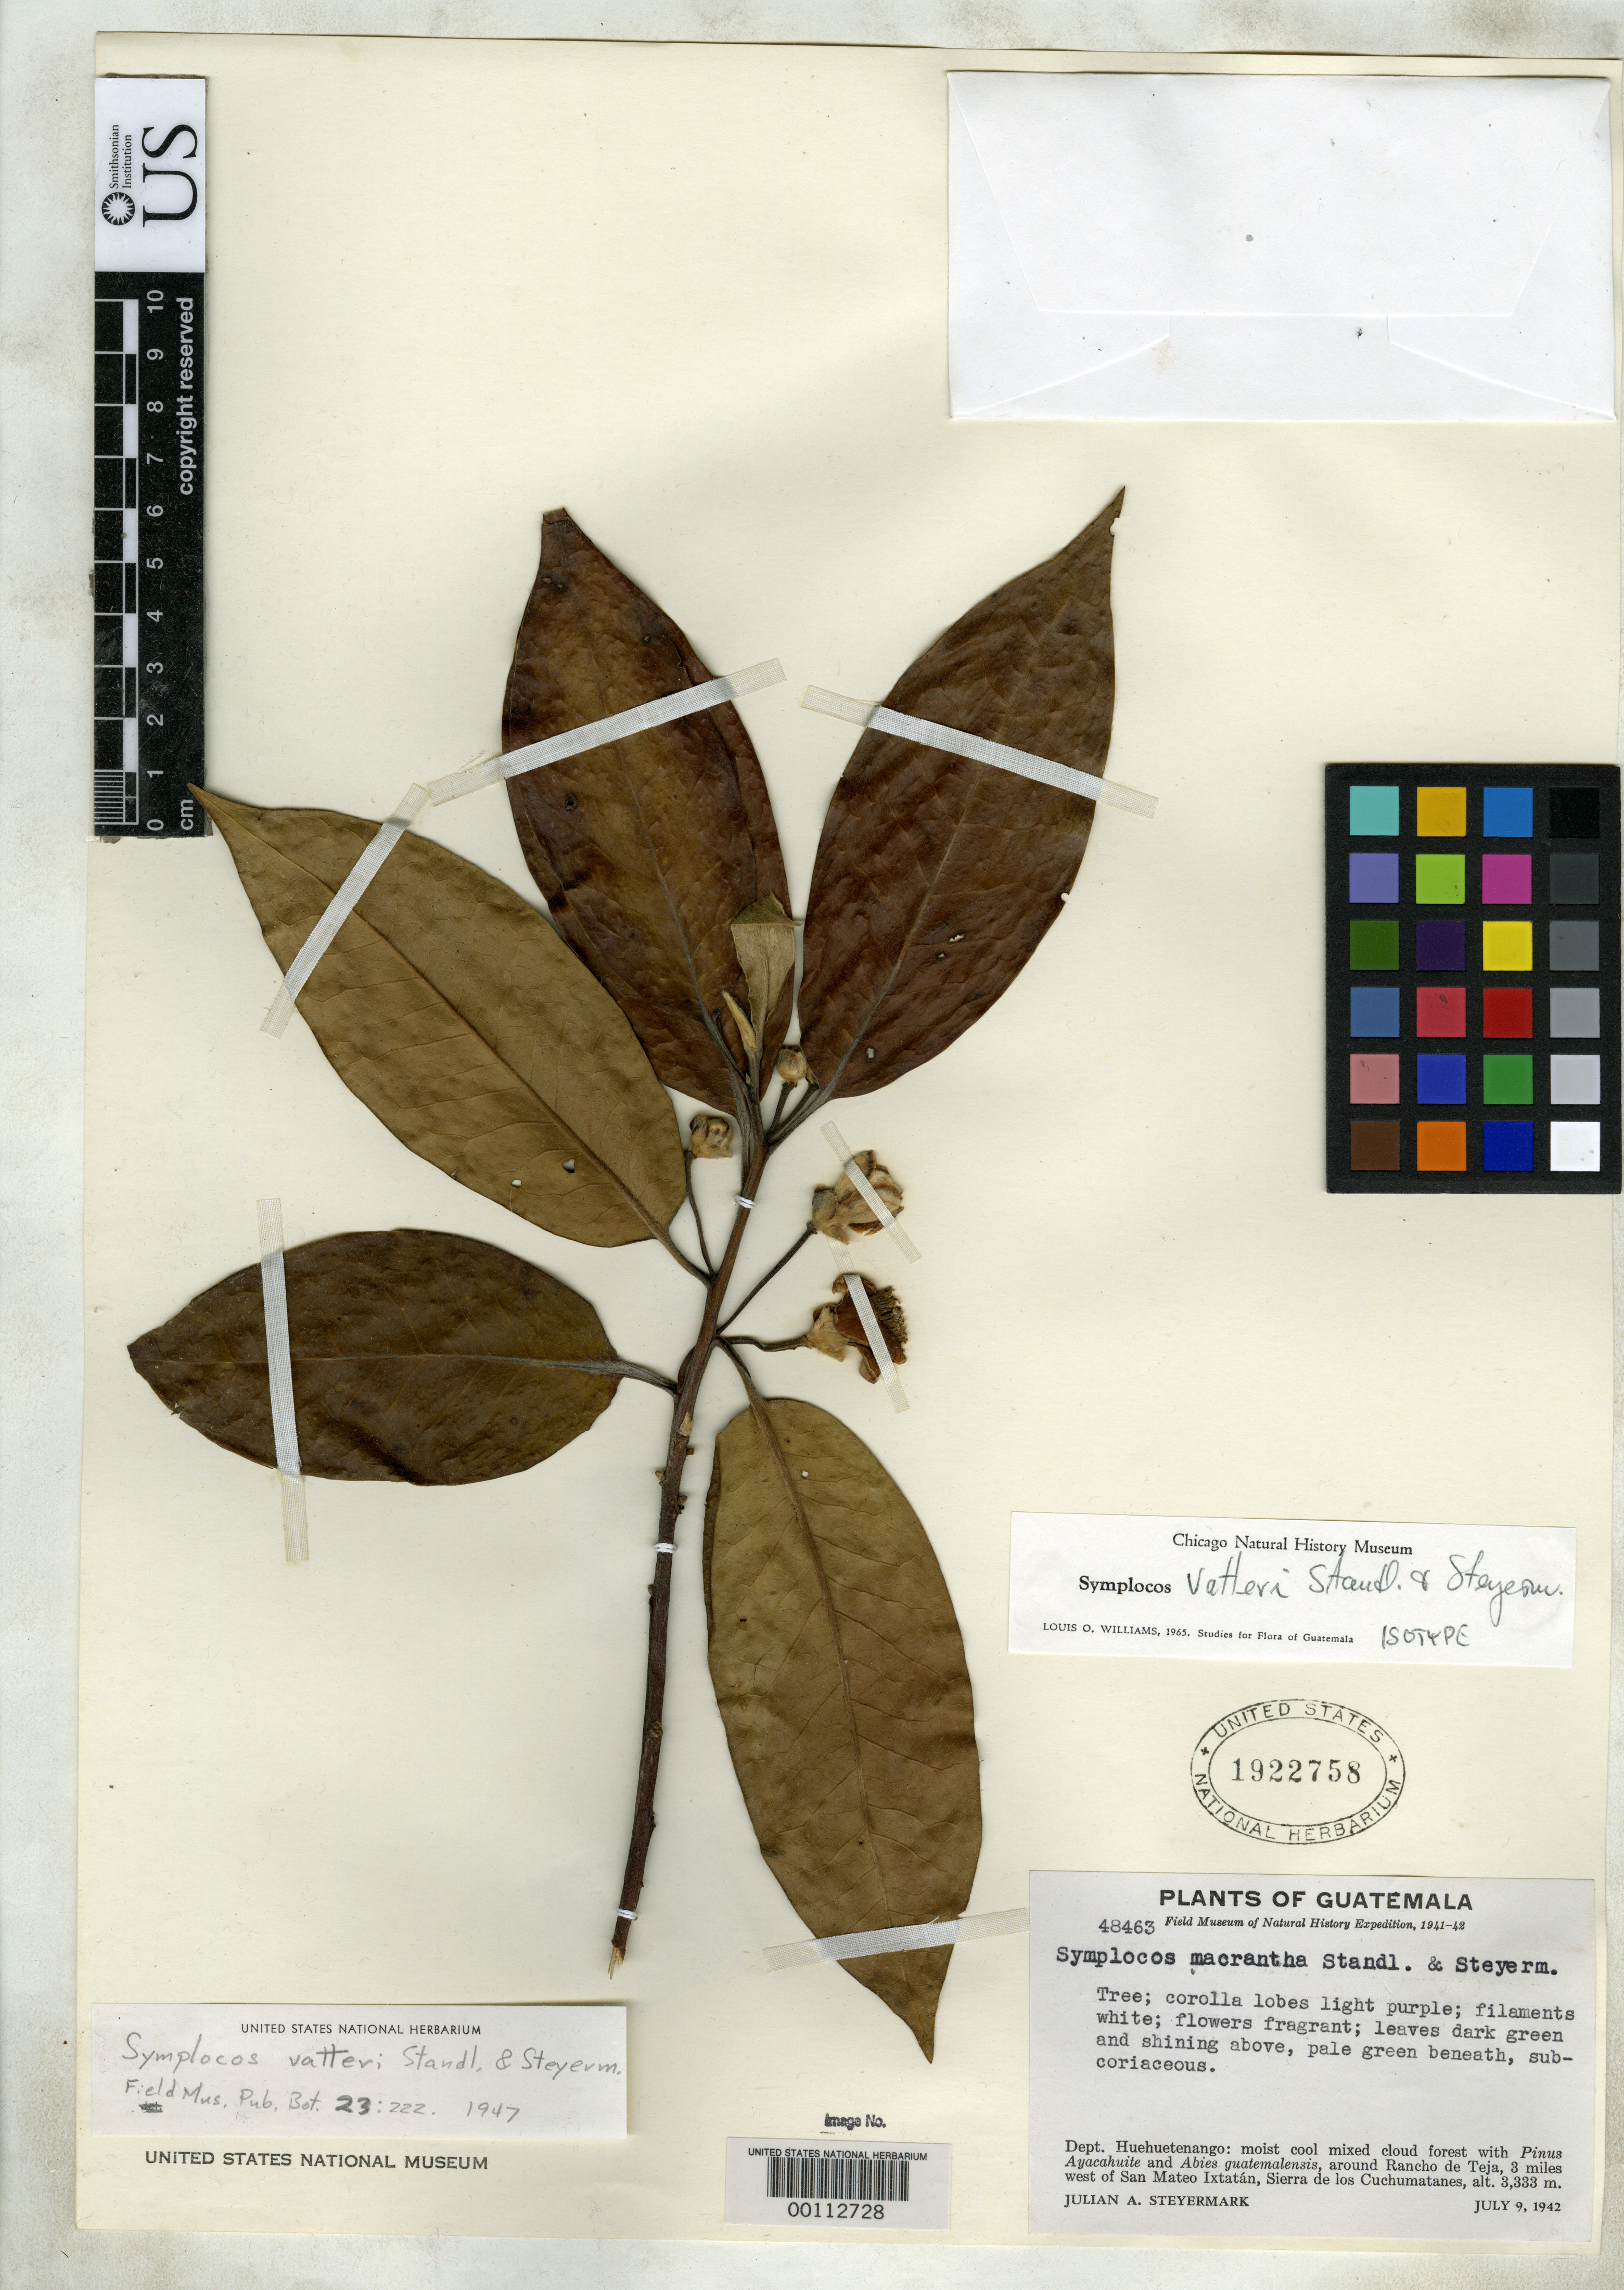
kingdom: Plantae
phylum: Tracheophyta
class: Magnoliopsida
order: Ericales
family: Symplocaceae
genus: Symplocos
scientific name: Symplocos vatteri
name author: Standl. & Steyerm.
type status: Isotype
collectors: J. Steyermark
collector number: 48463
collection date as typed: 09 Jul 1942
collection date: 1942-07-09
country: Guatemala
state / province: Huehuetenango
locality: San Matio Ixtatán.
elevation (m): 3330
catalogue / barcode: US 1922758